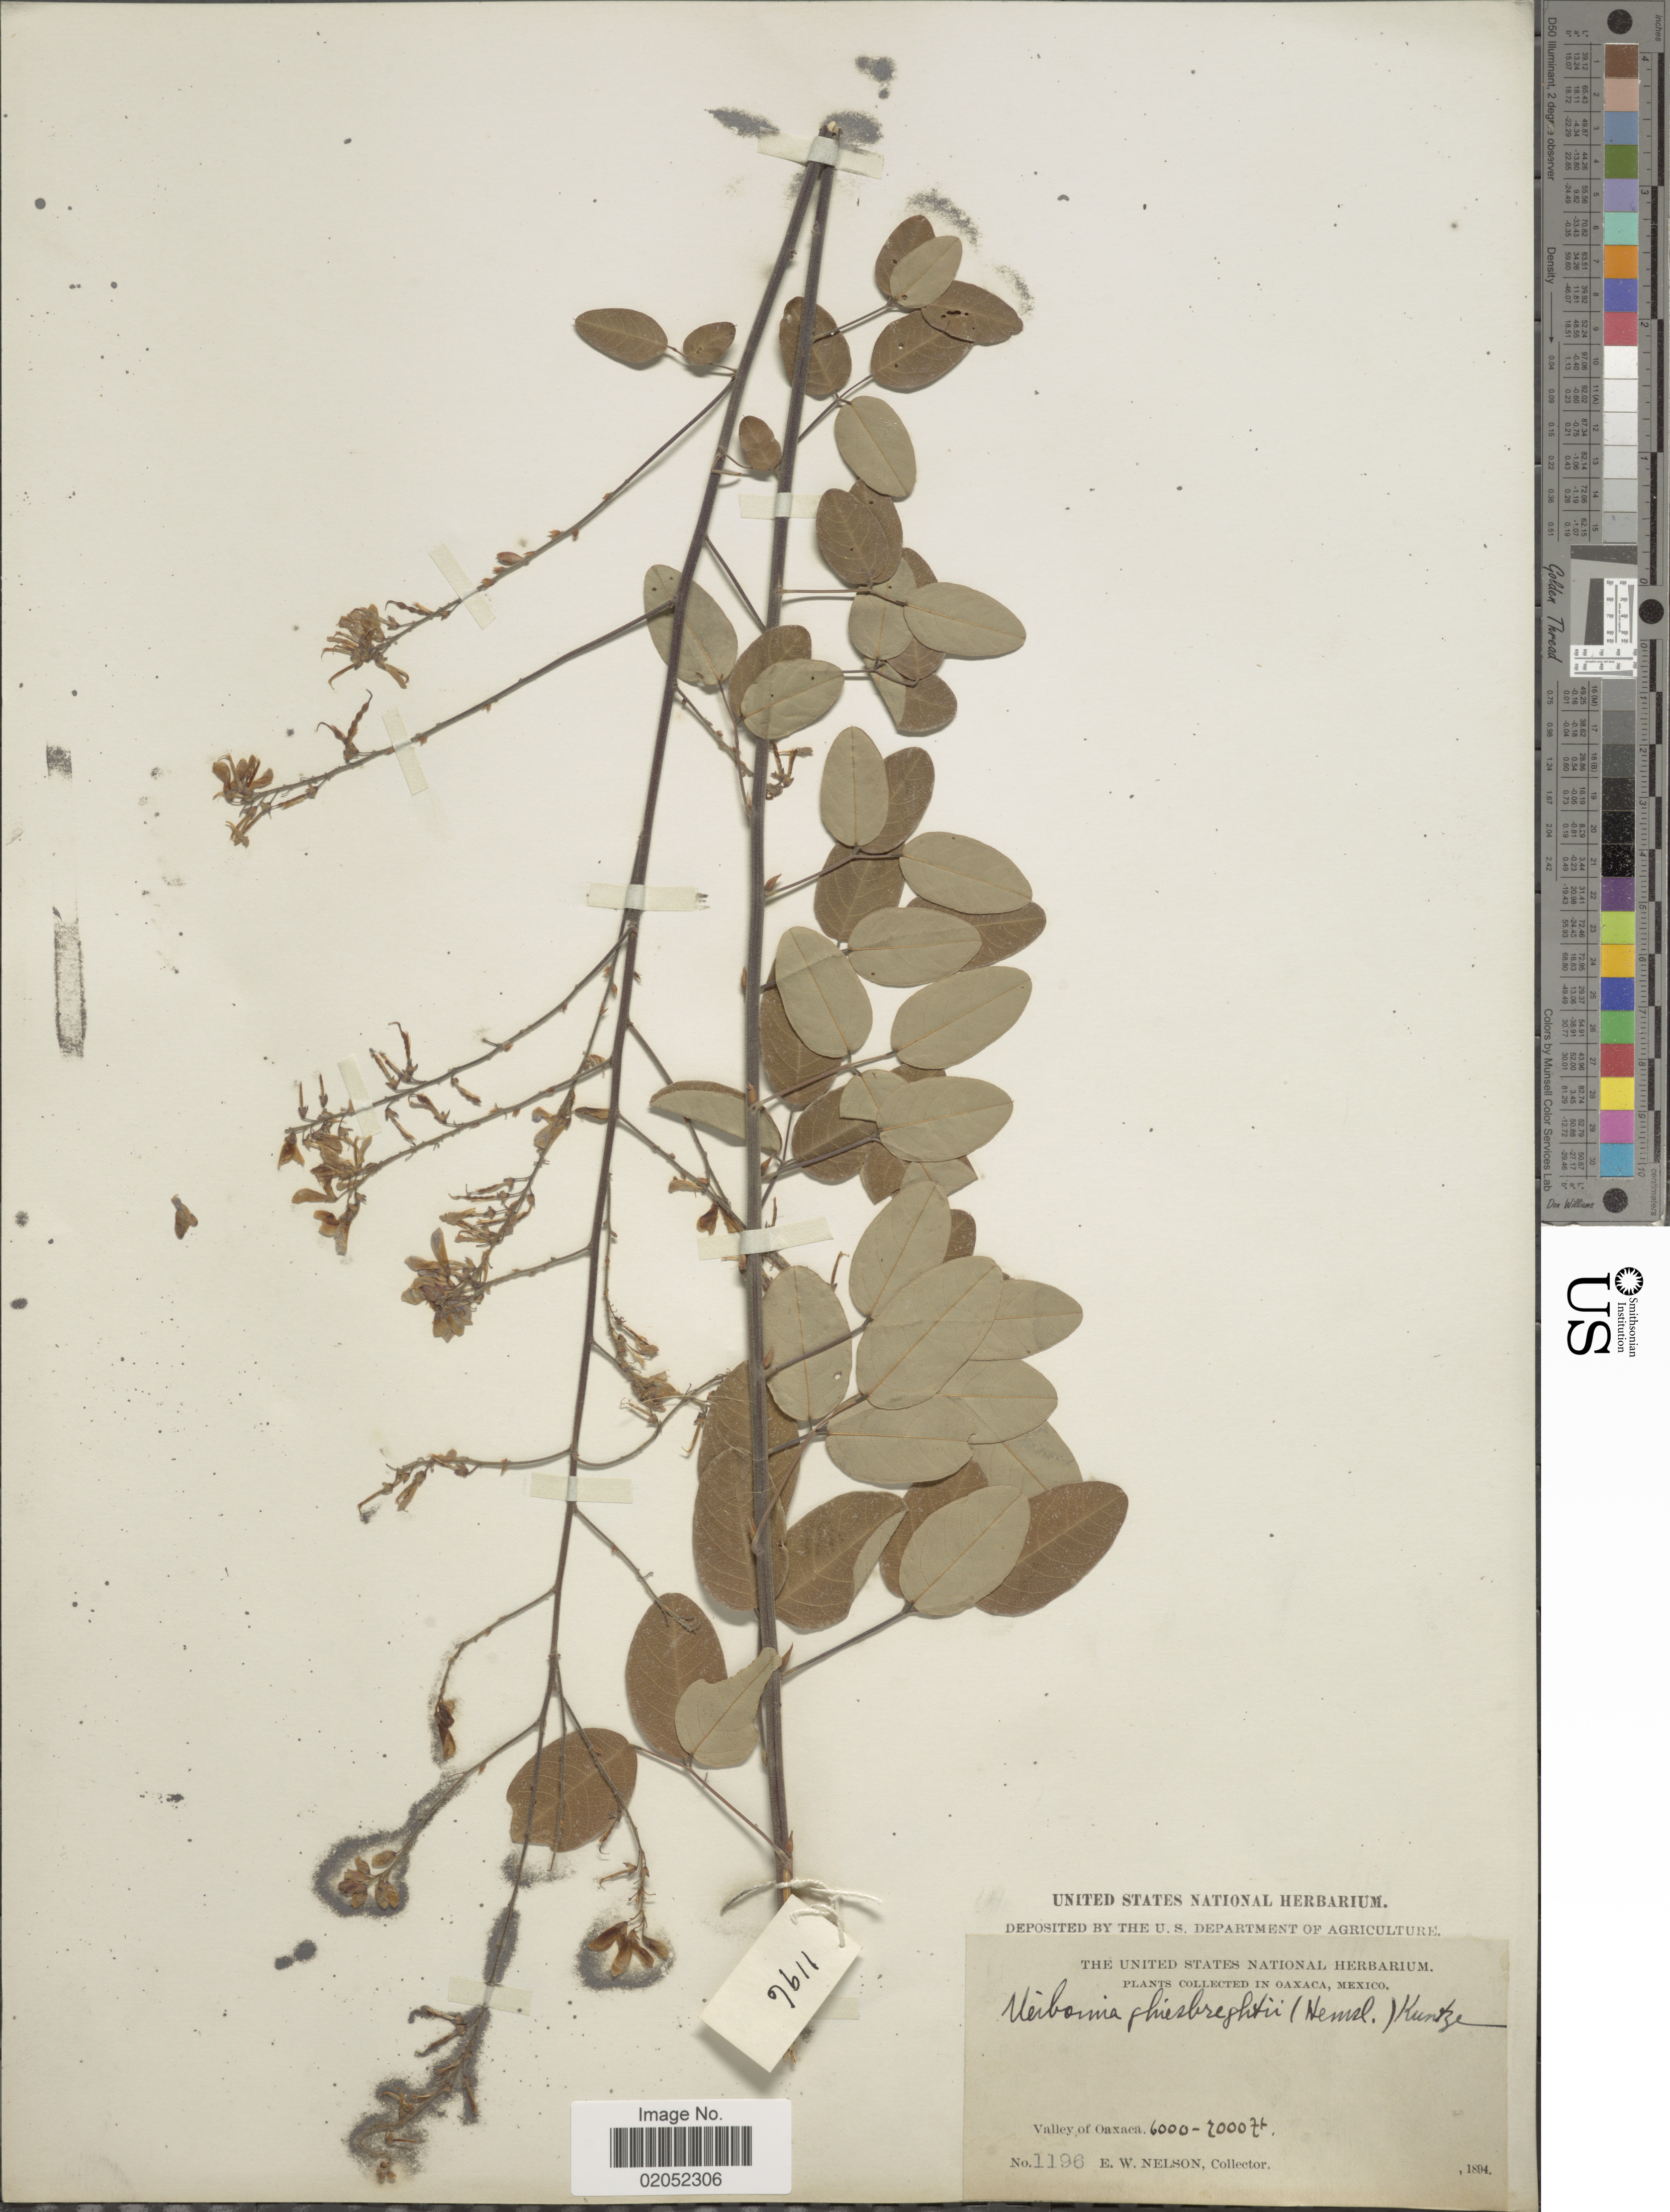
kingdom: Plantae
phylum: Tracheophyta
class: Magnoliopsida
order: Fabales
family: Fabaceae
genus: Desmodium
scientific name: Desmodium ghiesbreghtii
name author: Hemsl.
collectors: E. W. Nelson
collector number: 1196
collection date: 1894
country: Mexico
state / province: Oaxaca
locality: Valley of Oaxaca.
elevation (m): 1829